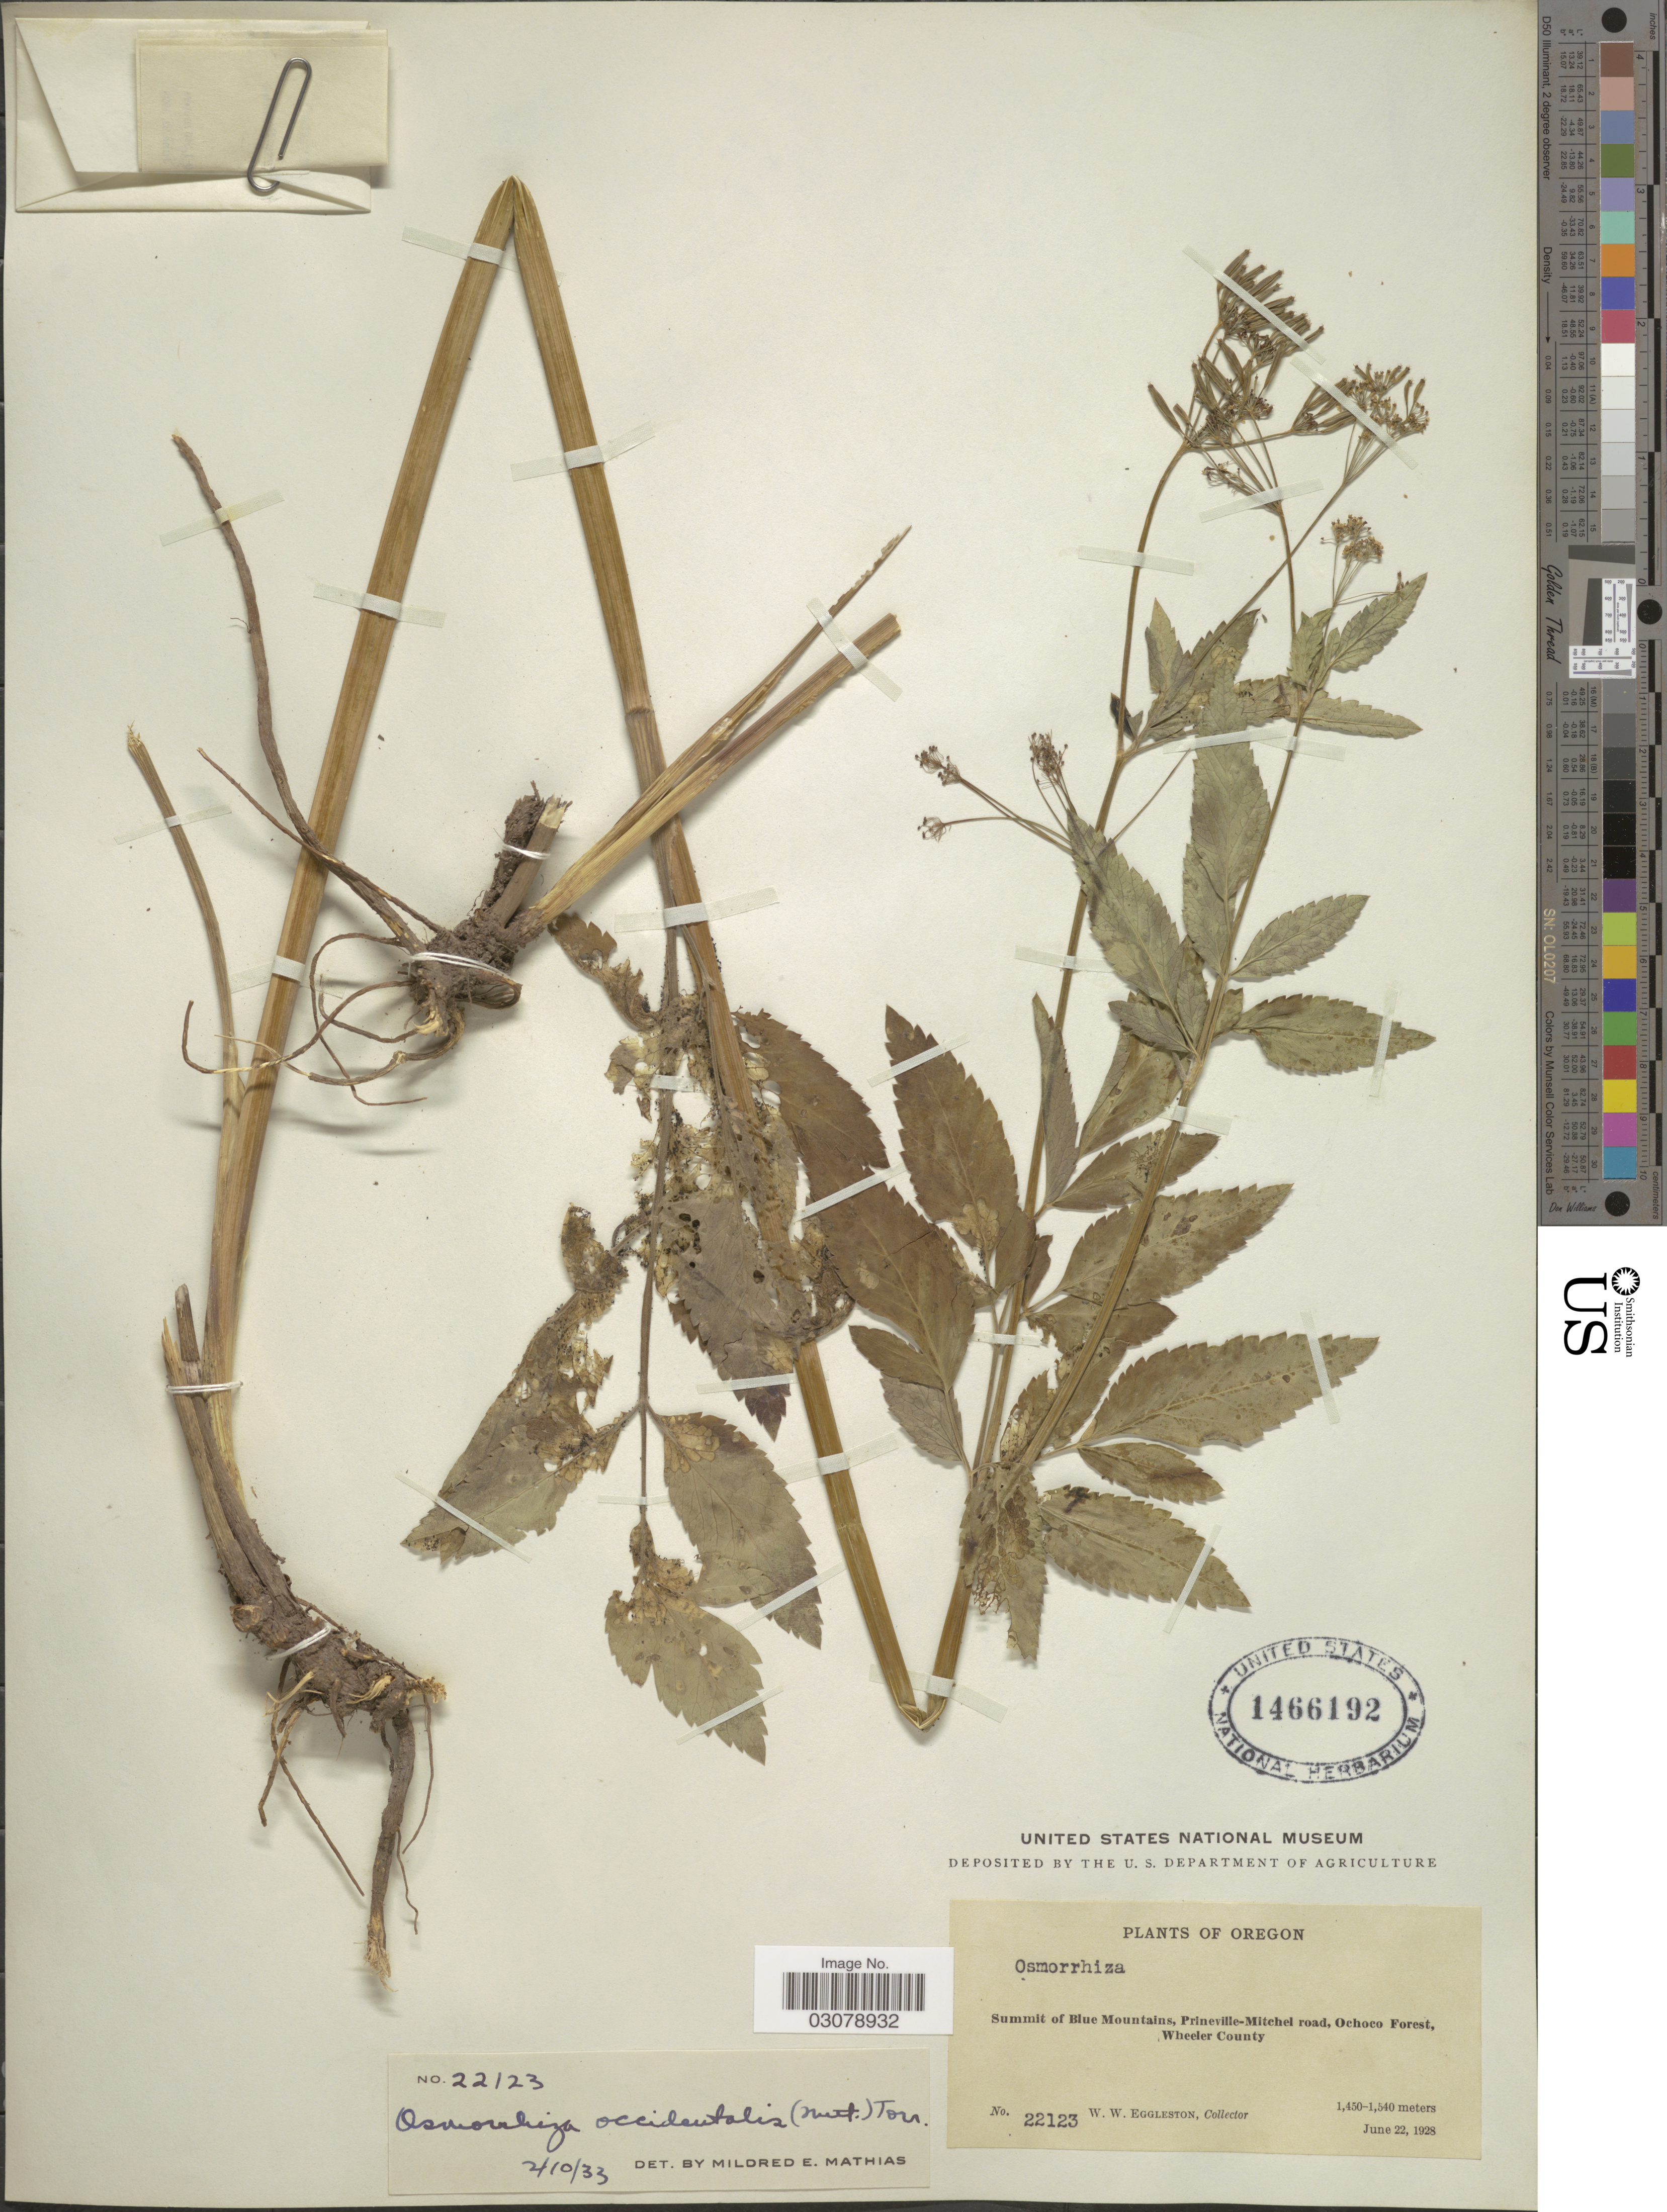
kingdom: Plantae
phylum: Tracheophyta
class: Magnoliopsida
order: Apiales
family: Apiaceae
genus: Osmorhiza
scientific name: Osmorhiza occidentalis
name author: (Nutt.) Torr.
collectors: W. W. Eggleston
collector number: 22123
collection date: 1928-06-22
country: United States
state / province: Oregon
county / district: Wheeler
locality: Summit of Blue Mountains, Prineville-Mitchel road, Ochoco Forest, Wheeler County.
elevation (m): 1450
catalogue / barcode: US 1466192